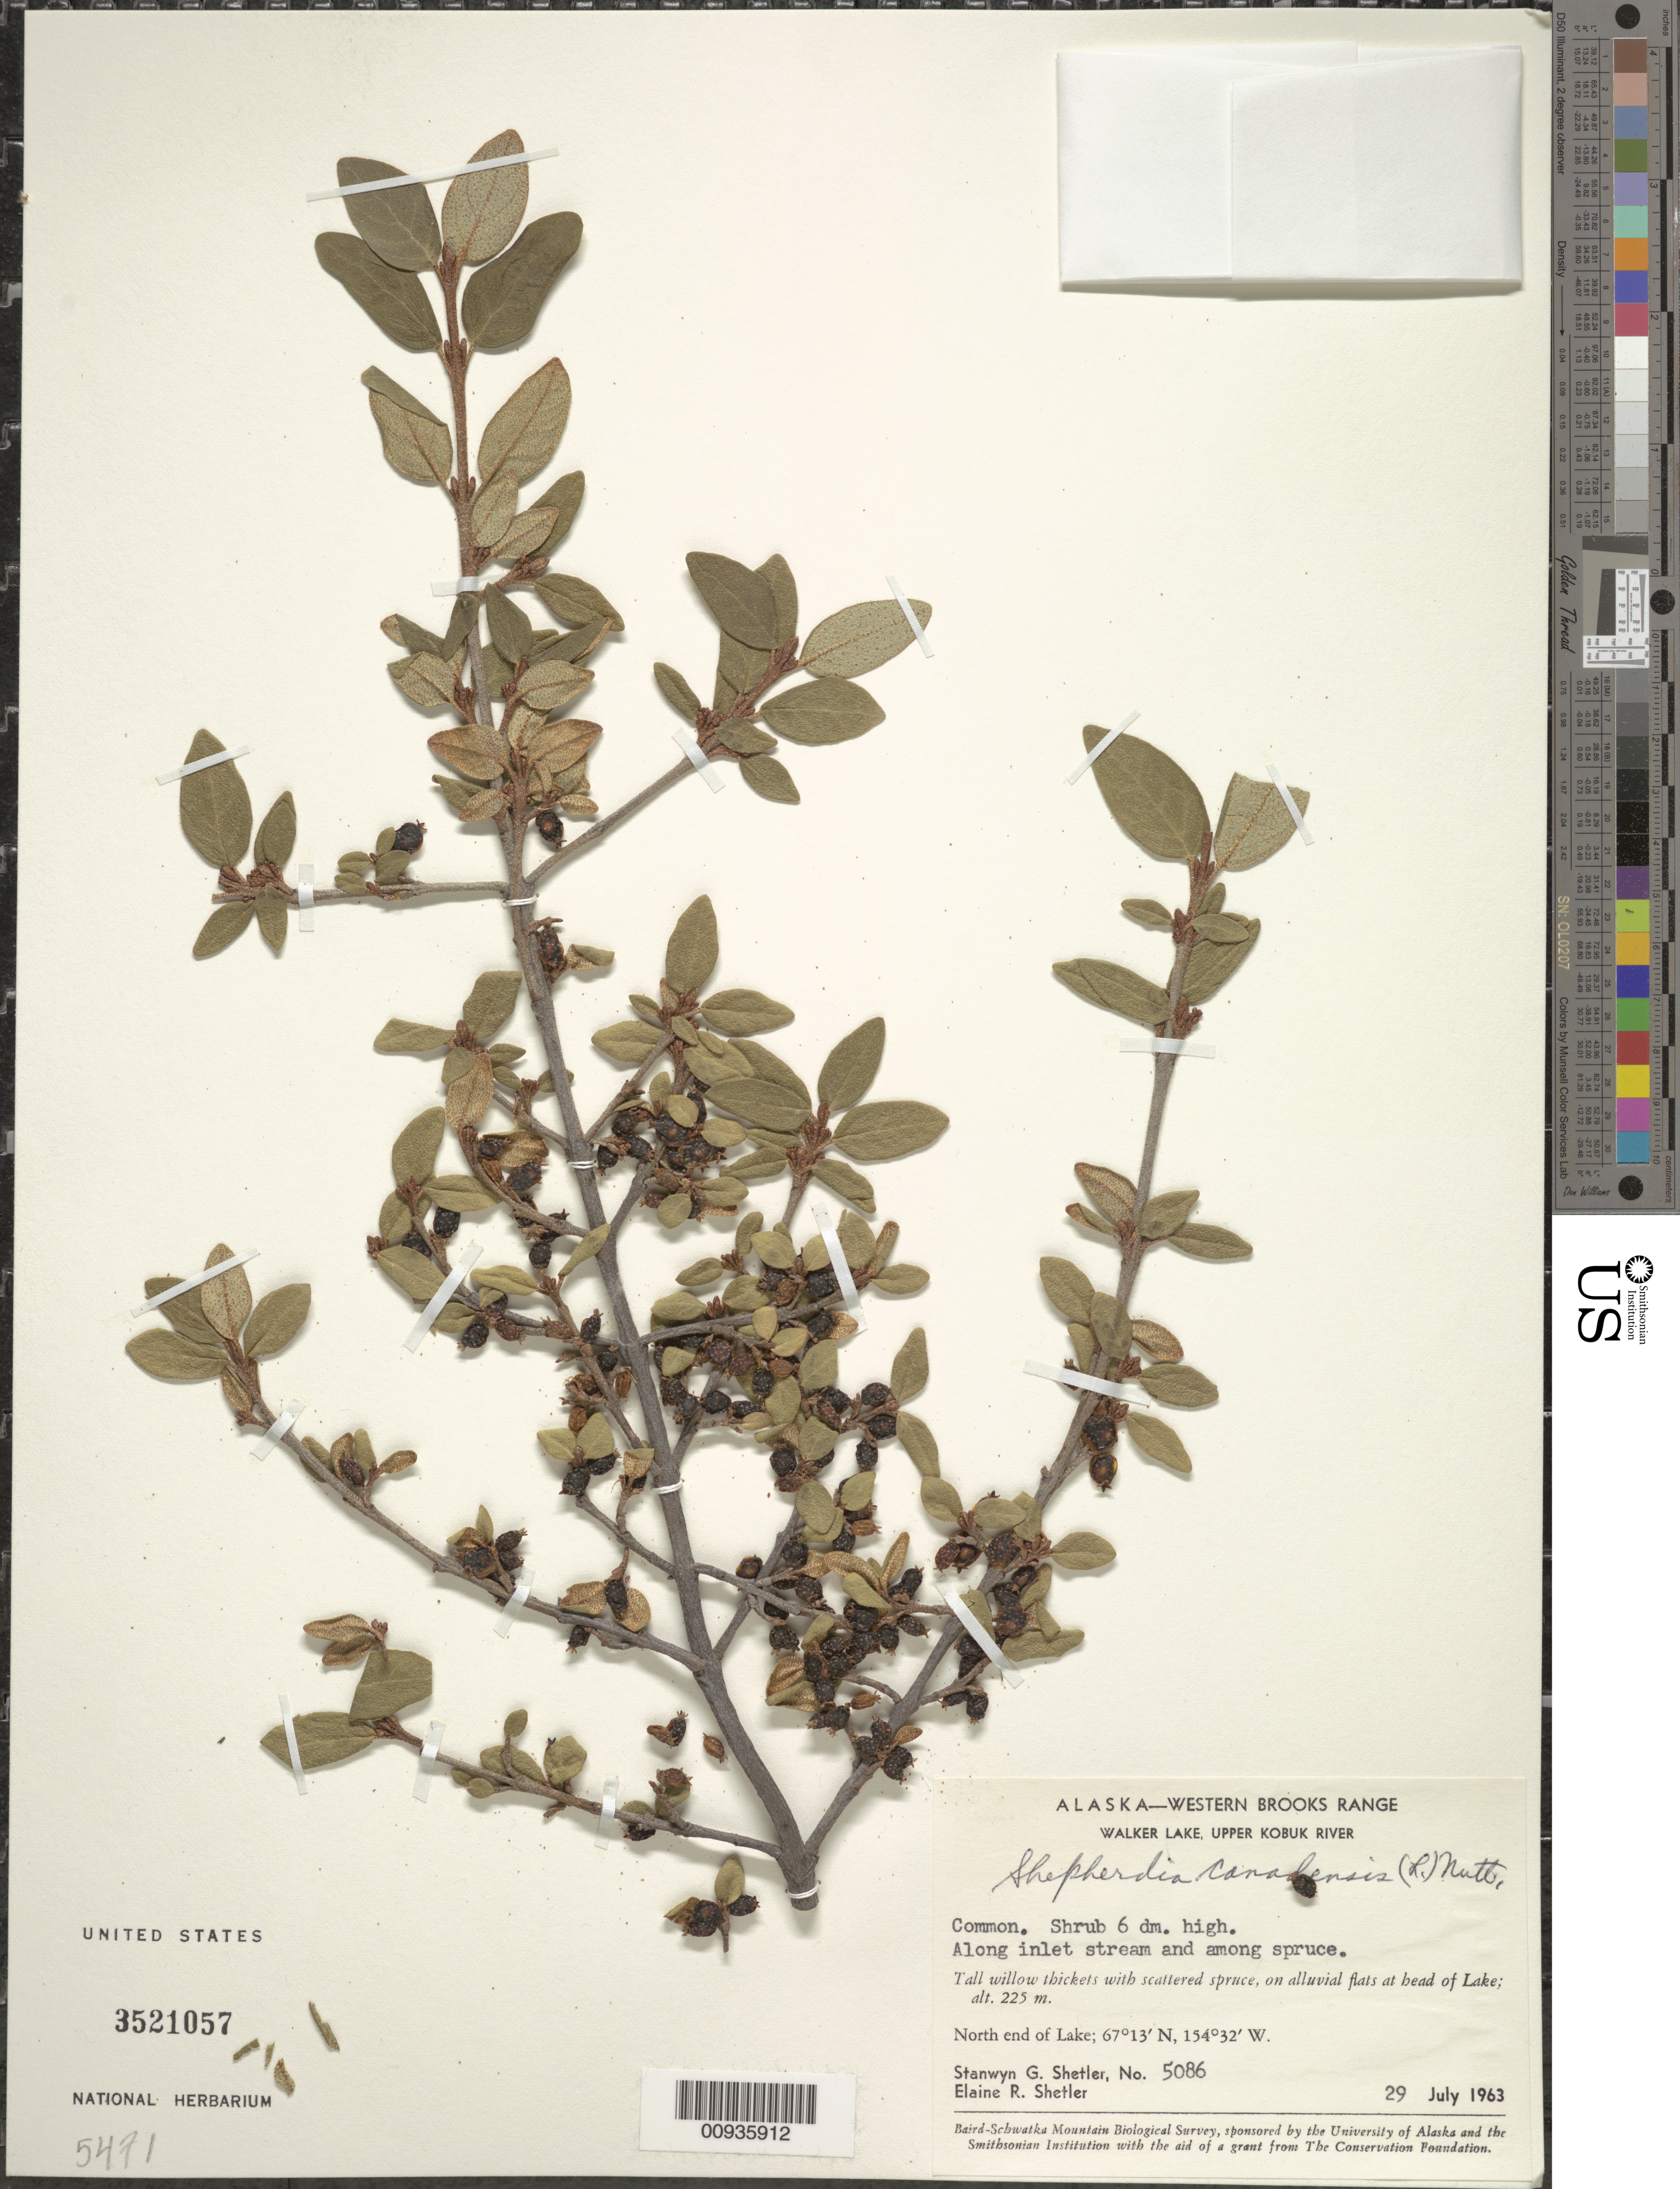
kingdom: Plantae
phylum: Tracheophyta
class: Magnoliopsida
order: Rosales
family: Elaeagnaceae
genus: Shepherdia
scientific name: Shepherdia canadensis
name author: (L.) Nutt.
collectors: S. Shetler & E. R. Shetler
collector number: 5086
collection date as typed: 29 Jul 1963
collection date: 1963-07-29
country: United States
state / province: Alaska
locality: North end of Walker Lake. Western Brooks Range, Upper Kobuk River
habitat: Tall willow thickets with scattered spruce, on alluvial flats at head of Lake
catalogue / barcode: US 3521057